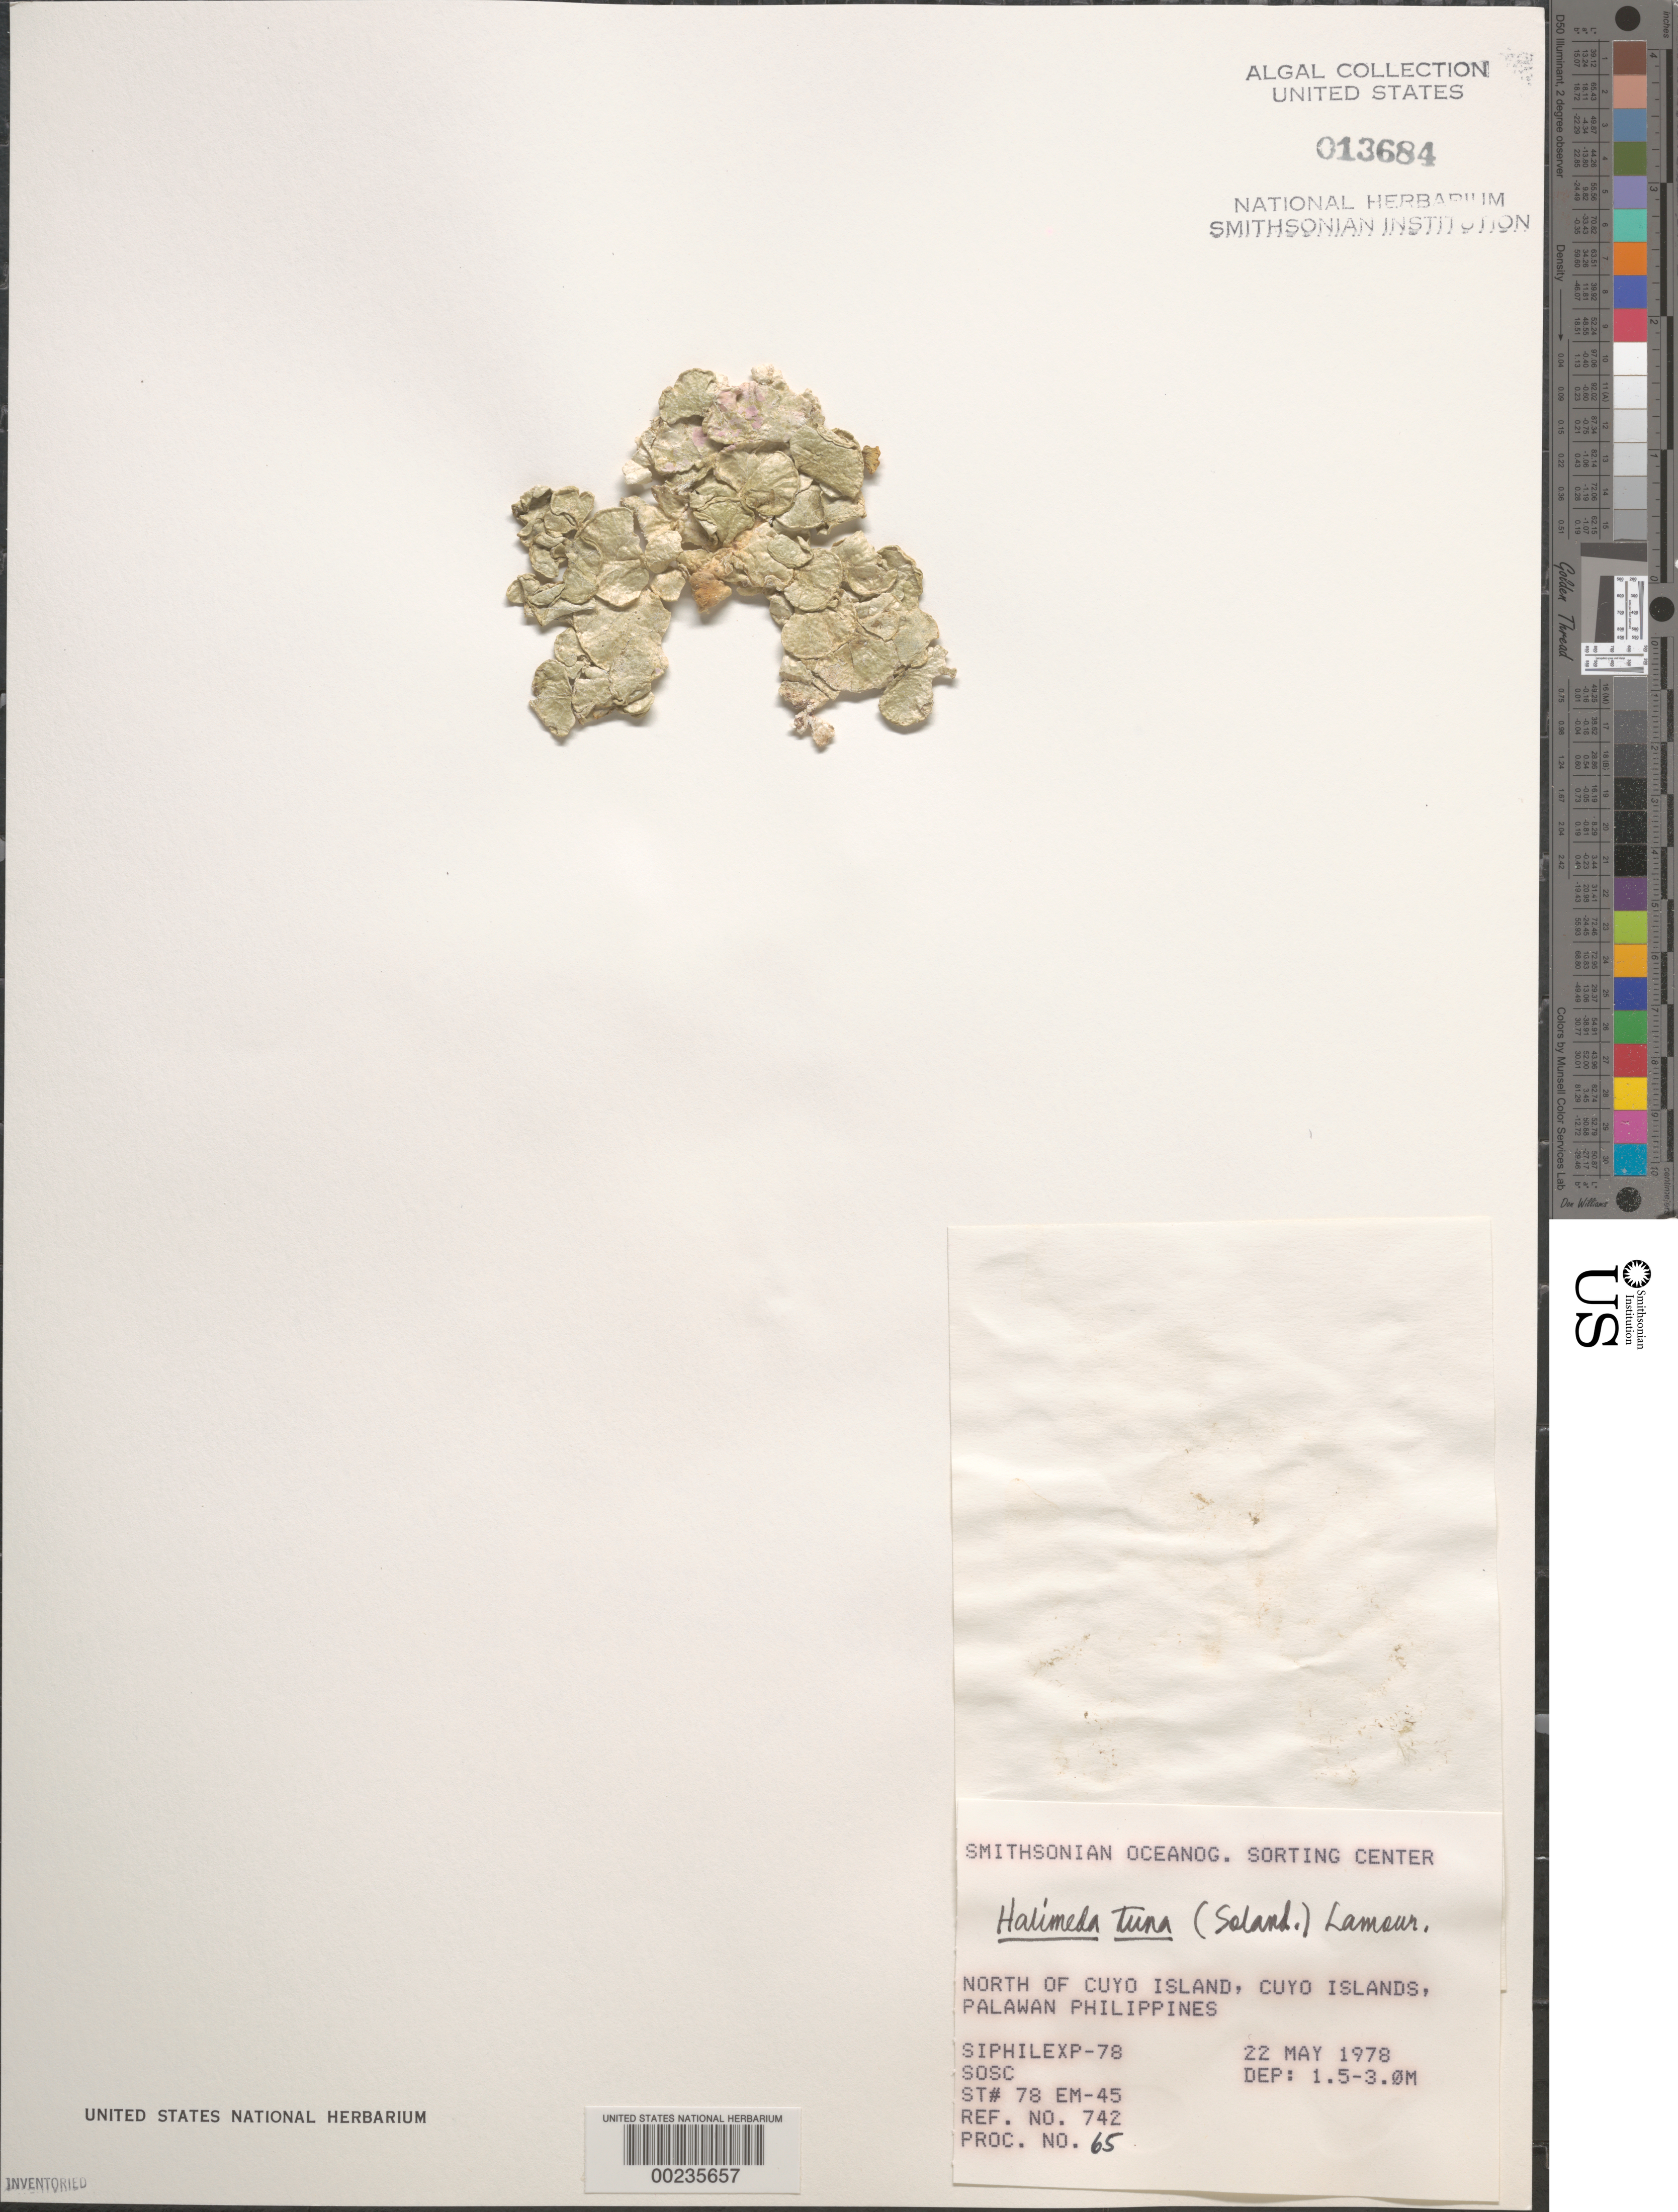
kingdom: Plantae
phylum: Chlorophyta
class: Ulvophyceae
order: Bryopsidales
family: Halimedaceae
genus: Halimeda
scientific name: Halimeda tuna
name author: (J. Ellis & Sol.) J.V.Lamouroux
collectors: SOSC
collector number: Station 78 Em-45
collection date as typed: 22 May 1978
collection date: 1978-05-22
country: Philippines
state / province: Mimaropa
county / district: Palawan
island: Cuyo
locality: North of Cuyo Island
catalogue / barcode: US 13684